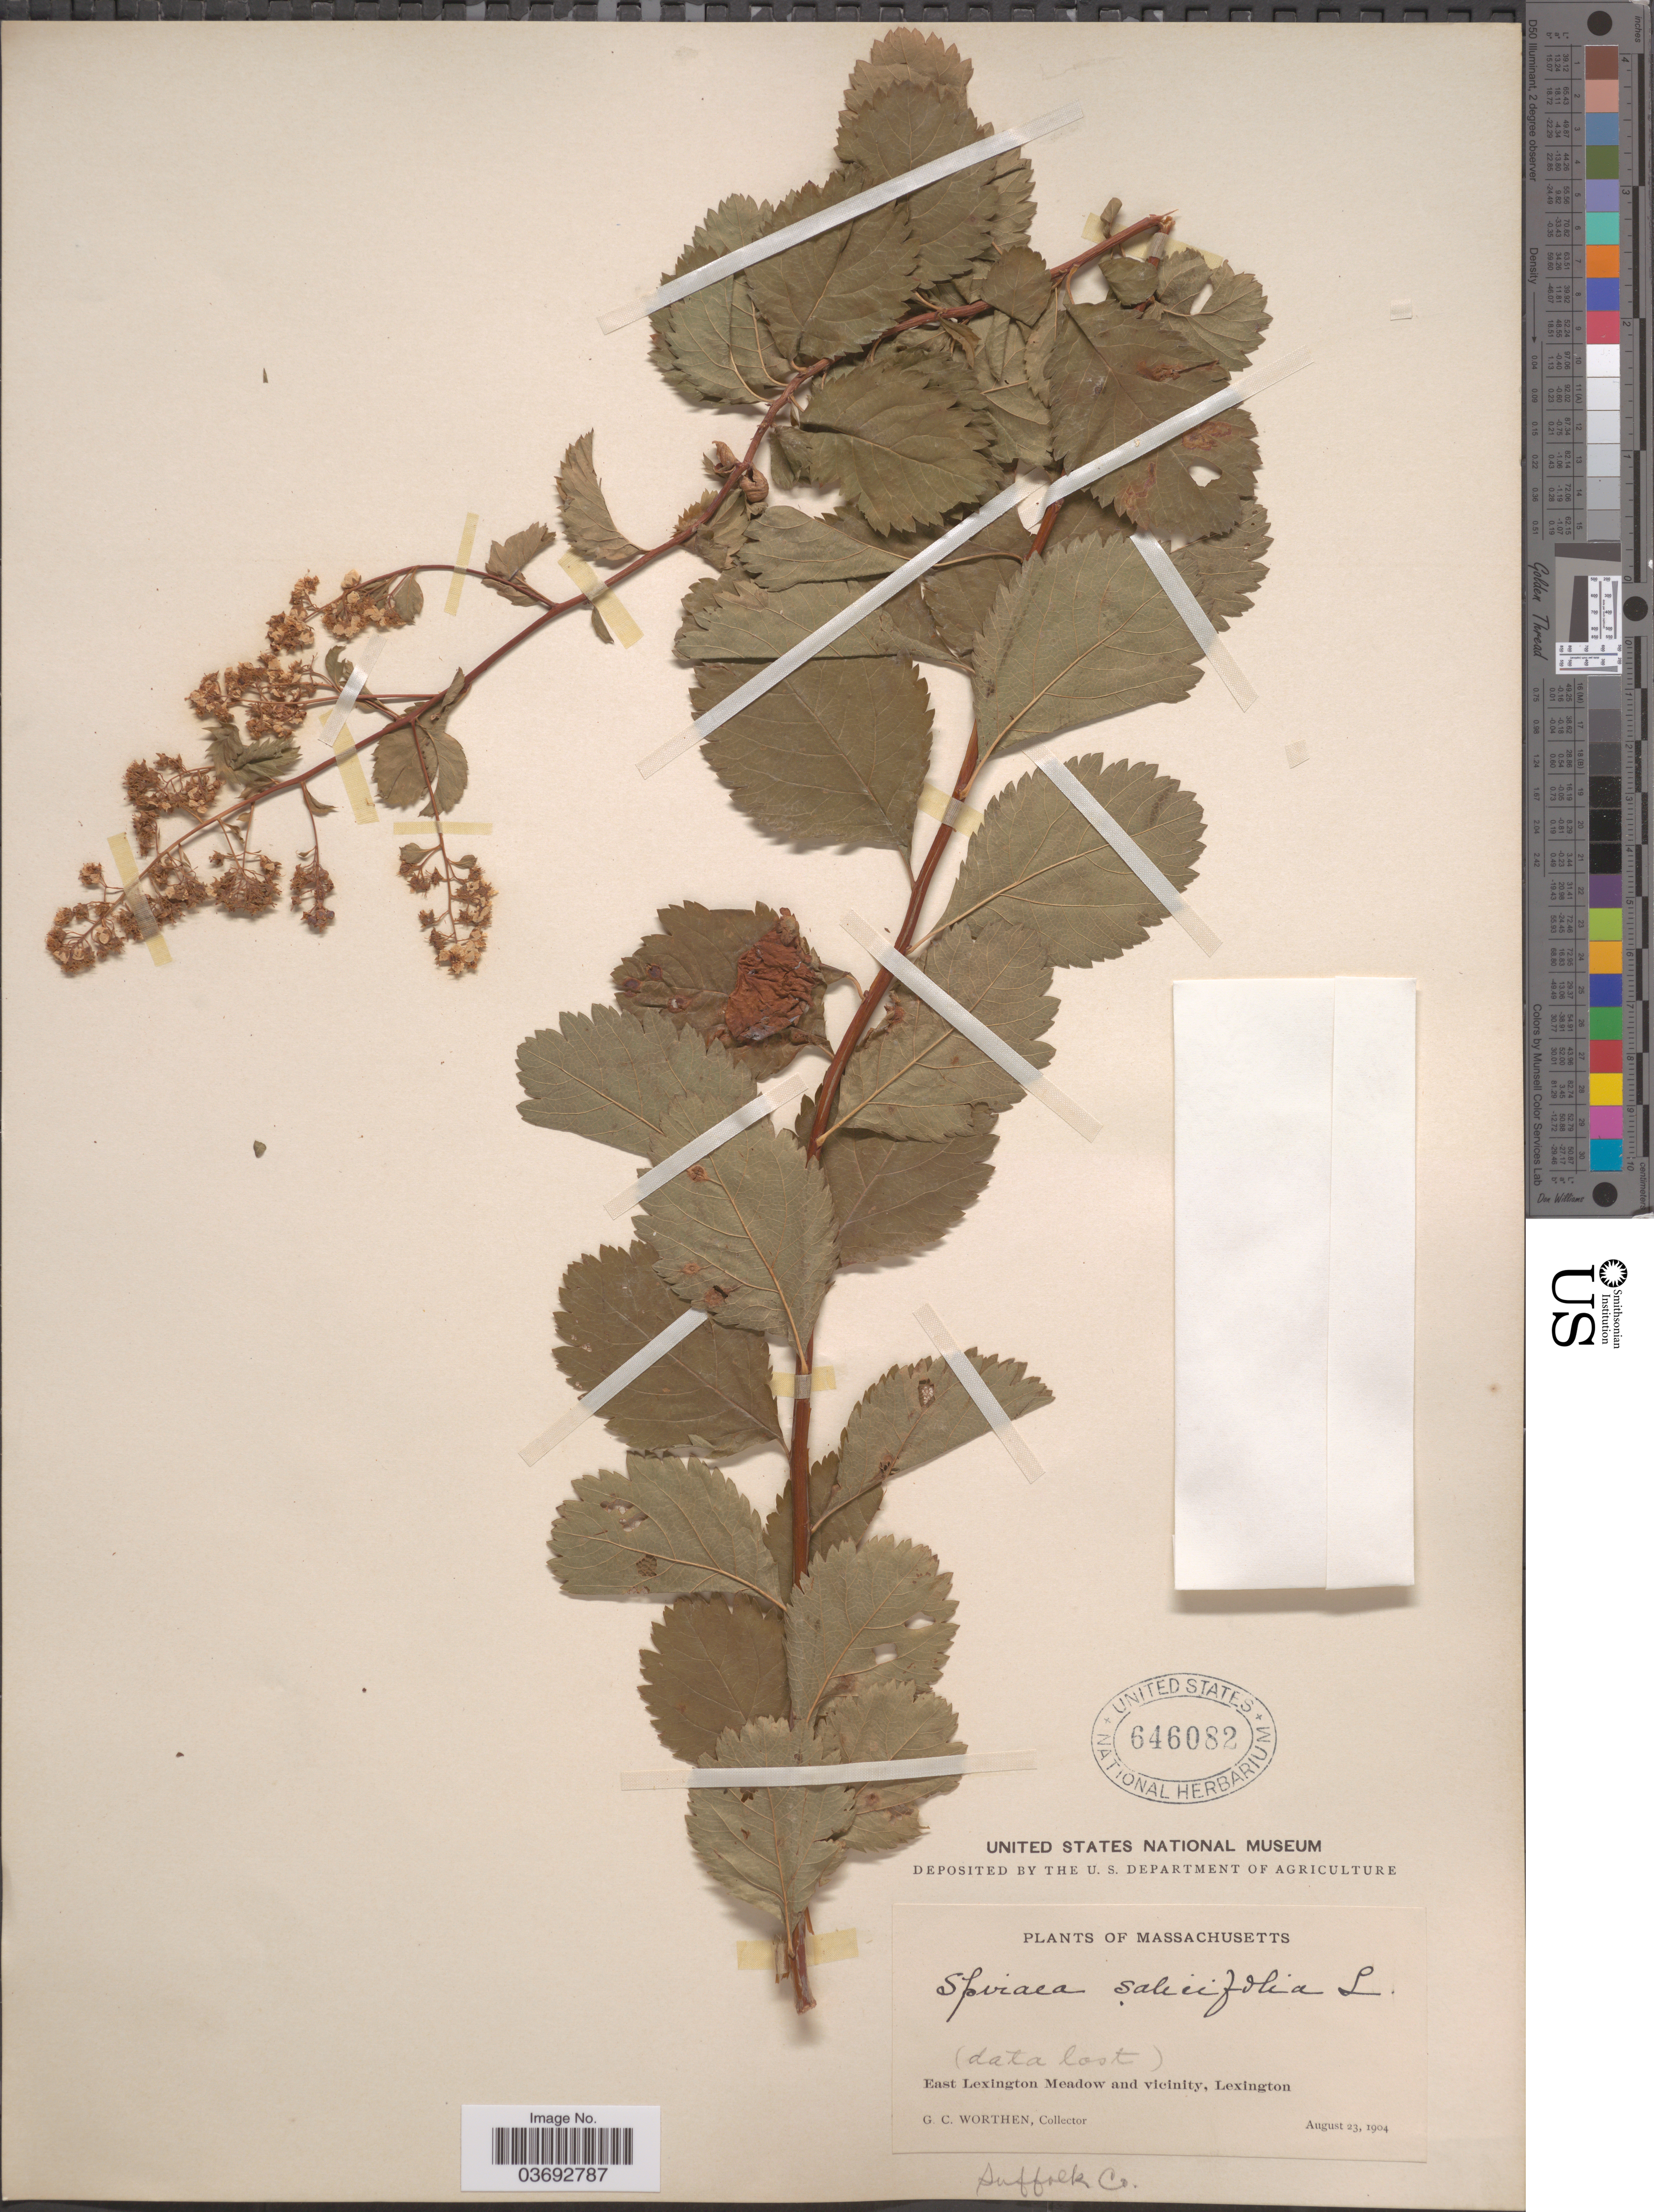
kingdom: Plantae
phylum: Tracheophyta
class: Magnoliopsida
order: Rosales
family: Rosaceae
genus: Spiraea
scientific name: Spiraea salicifolia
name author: L.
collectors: G. Worthen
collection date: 1904-08-23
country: United States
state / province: Massachusetts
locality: East Lexington Meadow and vicinity, Lexington. Suffolk Co.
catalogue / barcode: US 646082